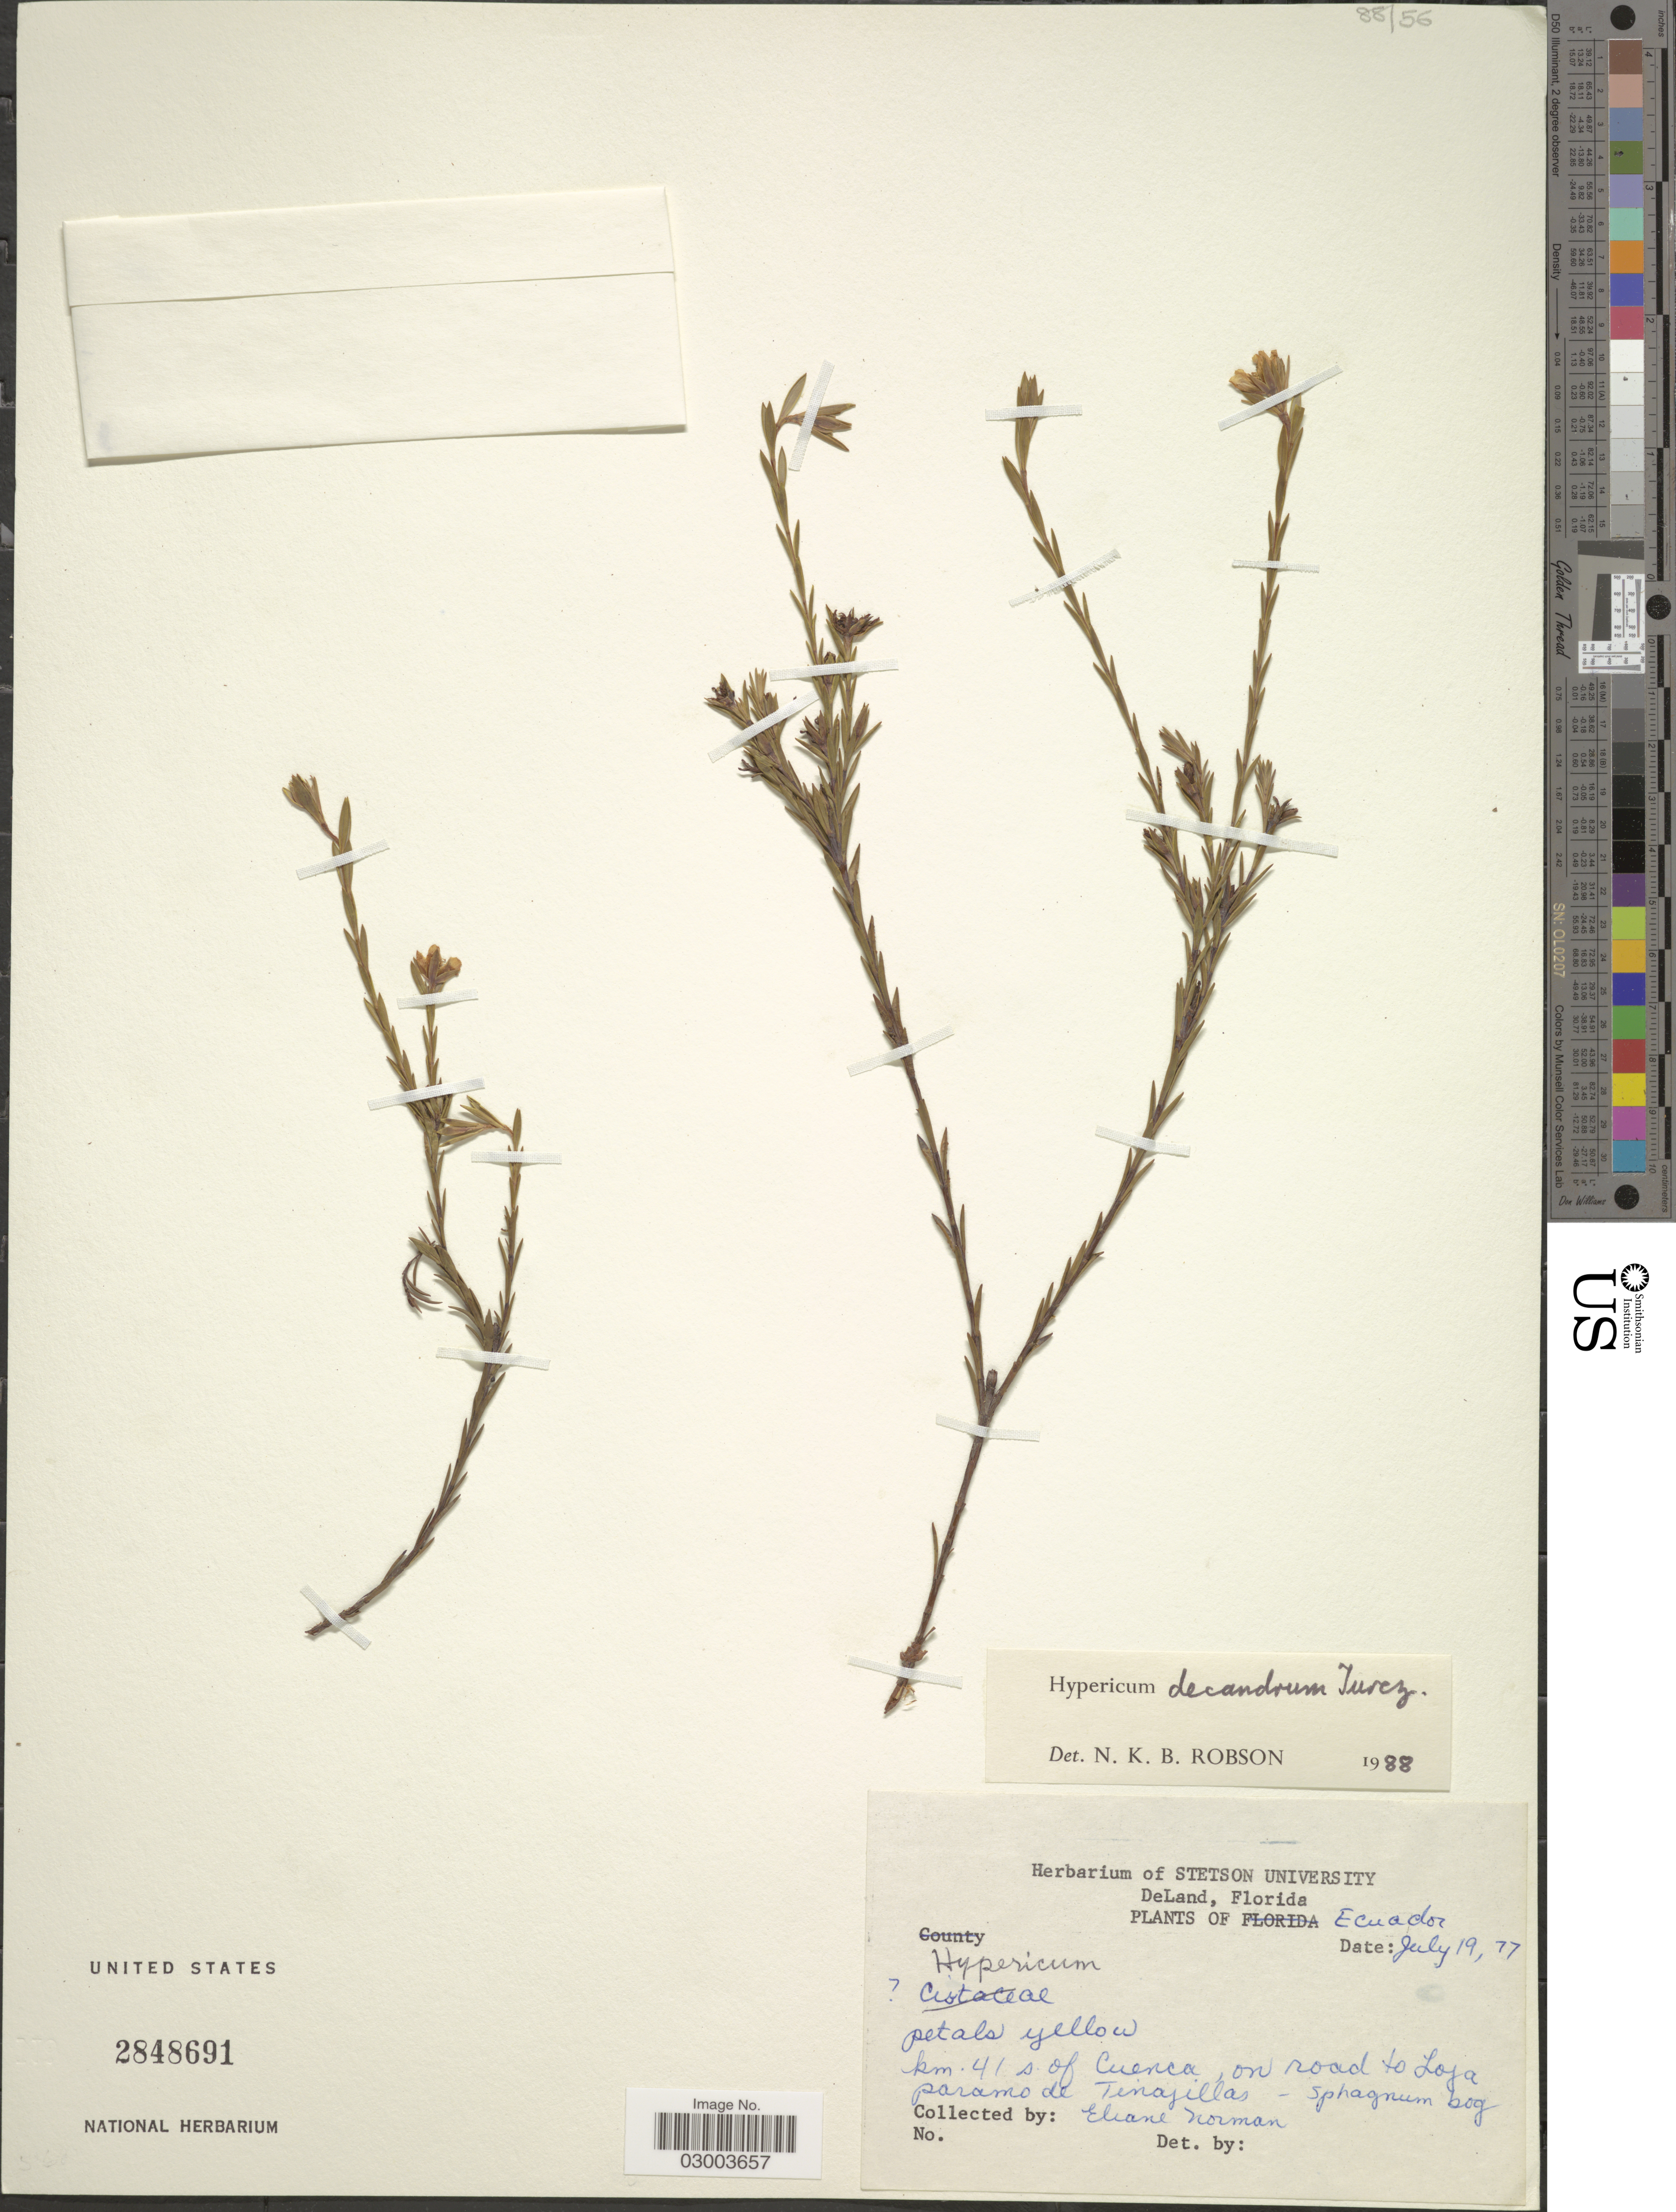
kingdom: Plantae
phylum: Tracheophyta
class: Magnoliopsida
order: Malpighiales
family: Hypericaceae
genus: Hypericum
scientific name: Hypericum decandrum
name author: Turcz.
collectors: E. Norman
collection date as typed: Transcribed d/m/y: 19/7/77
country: Ecuador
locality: Km. 41 s of Cuenca, on road to Loja paramo de Tinajillas.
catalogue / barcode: US 2848691